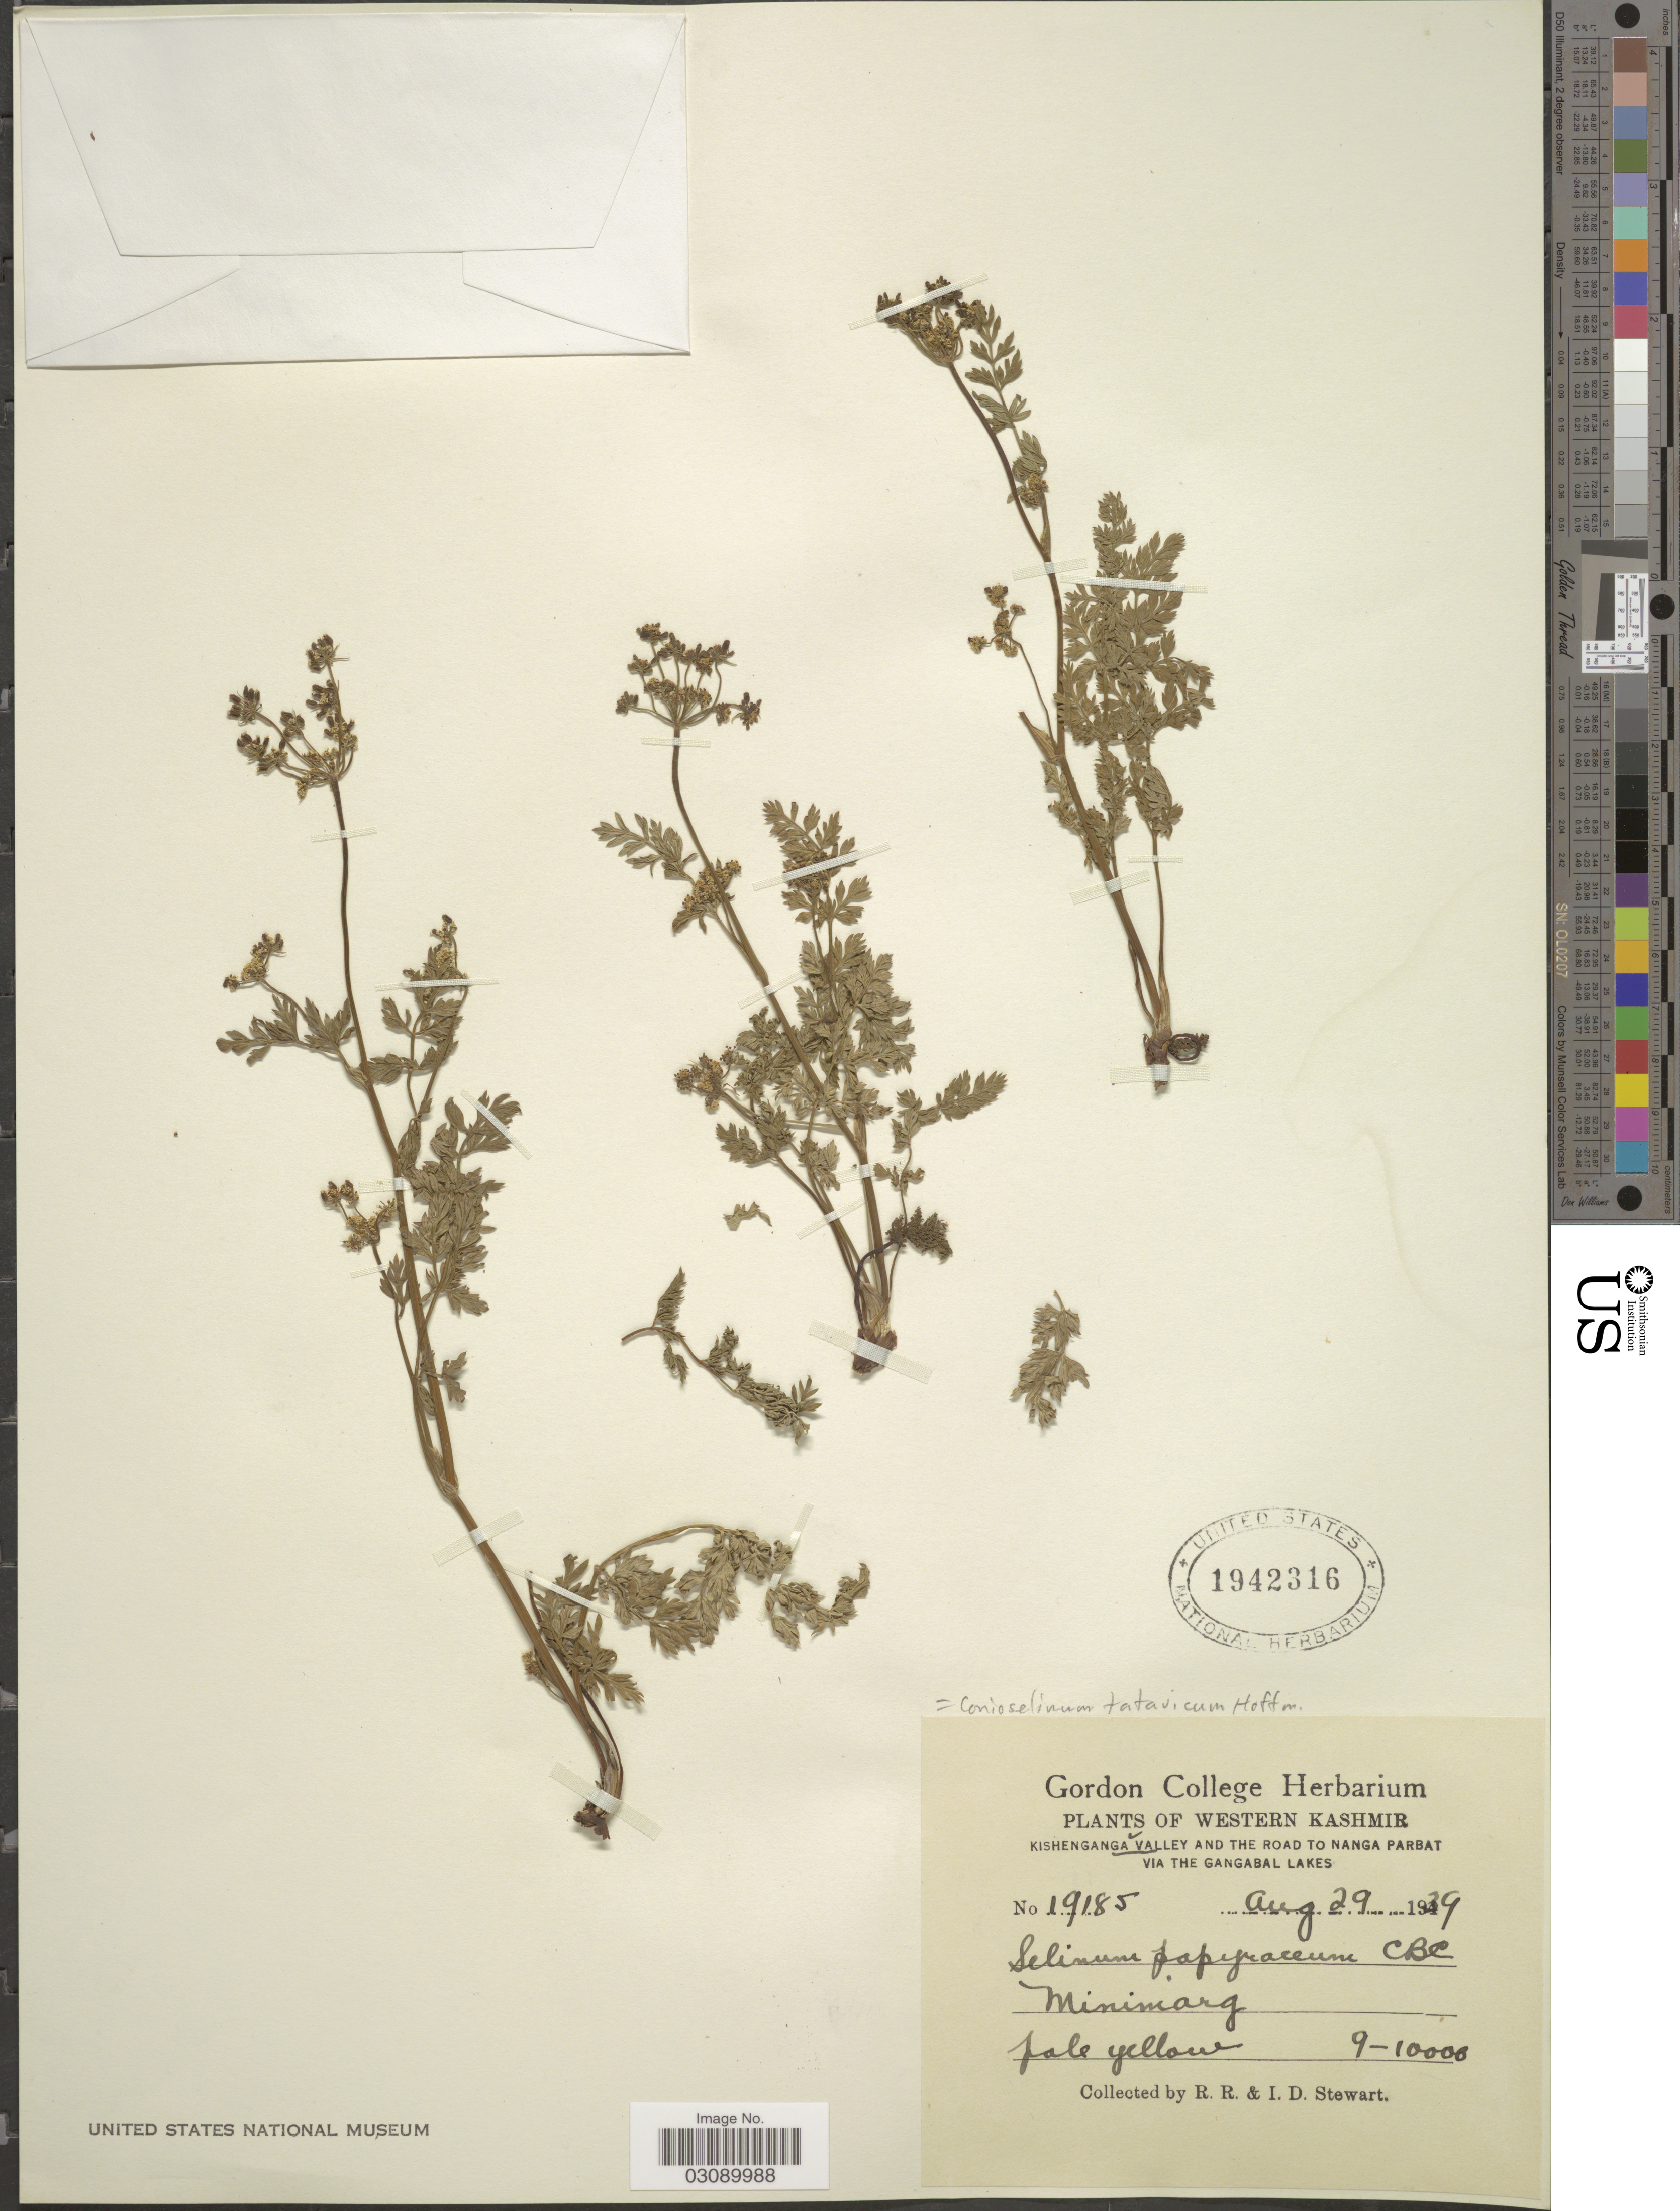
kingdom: Plantae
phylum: Tracheophyta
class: Magnoliopsida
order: Apiales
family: Apiaceae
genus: Conioselinum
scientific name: Conioselinum tataricum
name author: Hoffm.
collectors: R. Stewart & I. Stewart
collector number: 19185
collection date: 1939-08-29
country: Pakistan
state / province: Gilgit-Baltistan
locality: Western Kashmir. Kishenganga Valley and the road to Nanga Parbat via the Gangabal Lakes. Minimarg.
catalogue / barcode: US 1942316